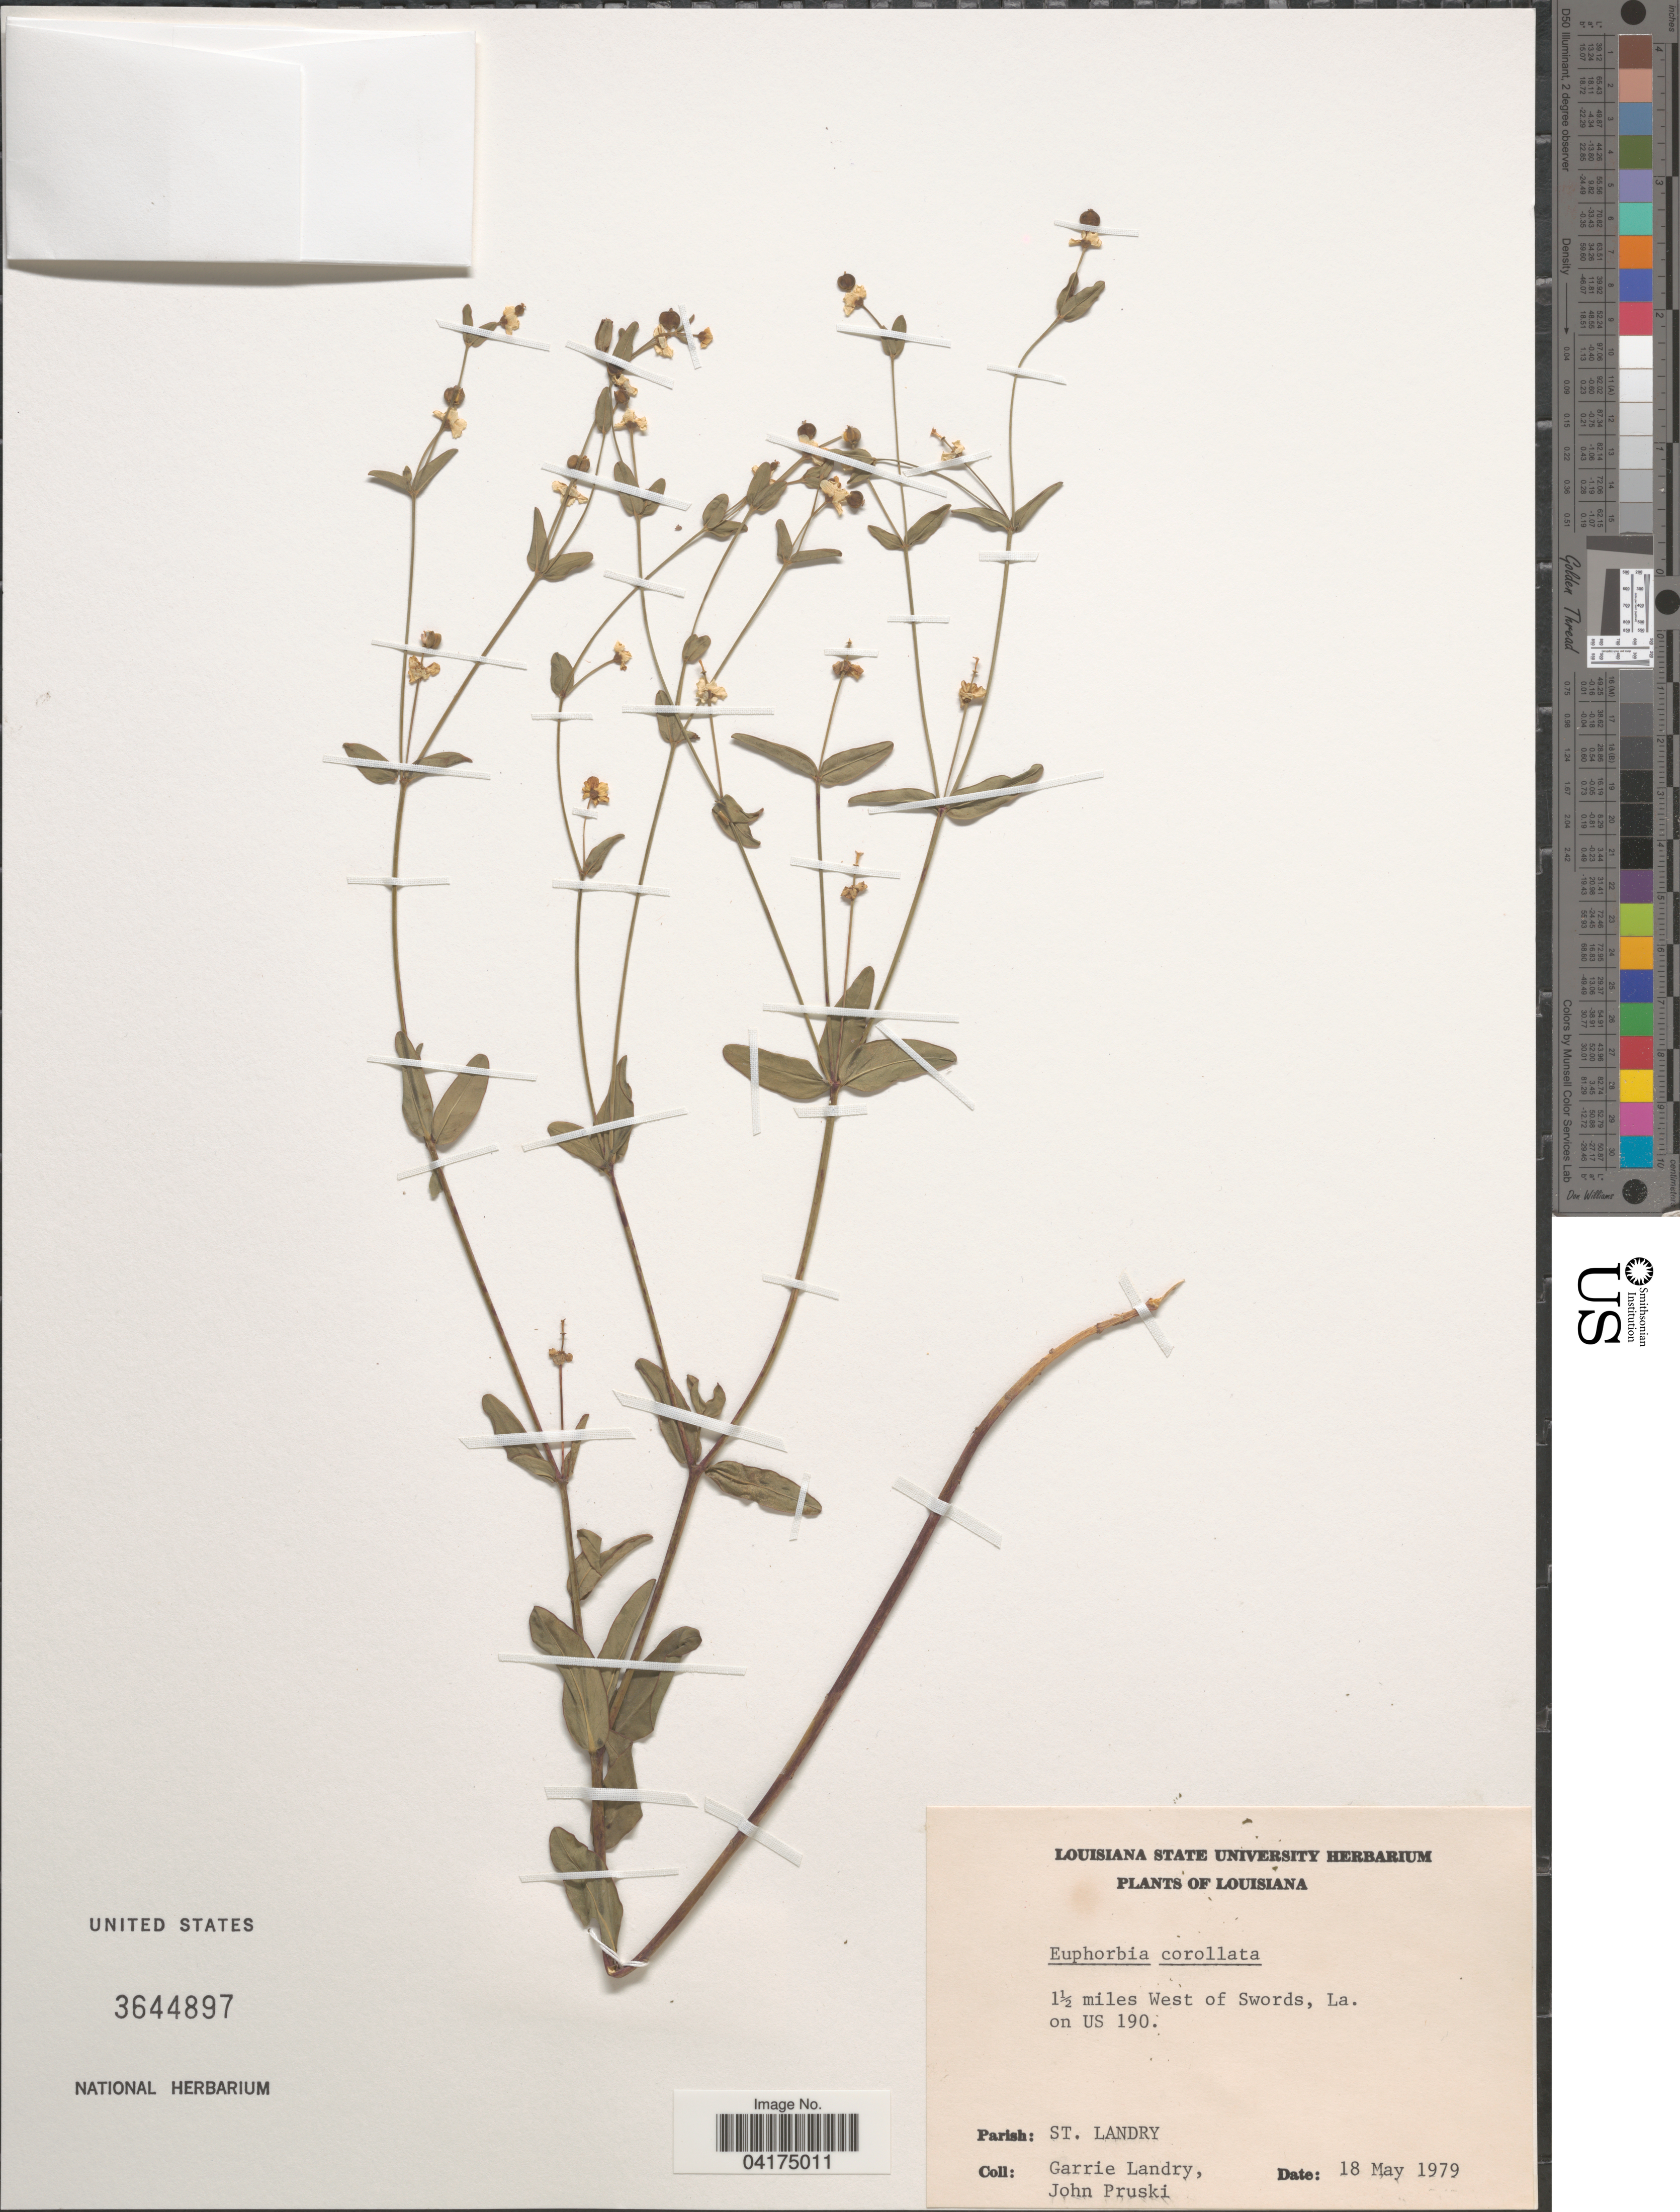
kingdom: Plantae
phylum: Tracheophyta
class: Magnoliopsida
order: Malpighiales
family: Euphorbiaceae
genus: Euphorbia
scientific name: Euphorbia corollata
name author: L.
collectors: G. P. Landry & J. F. Pruski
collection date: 1979-05-18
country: United States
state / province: Louisiana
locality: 1½ miles West of Swords, on US 190. Parish: St. Landry.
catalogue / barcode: US 3644897